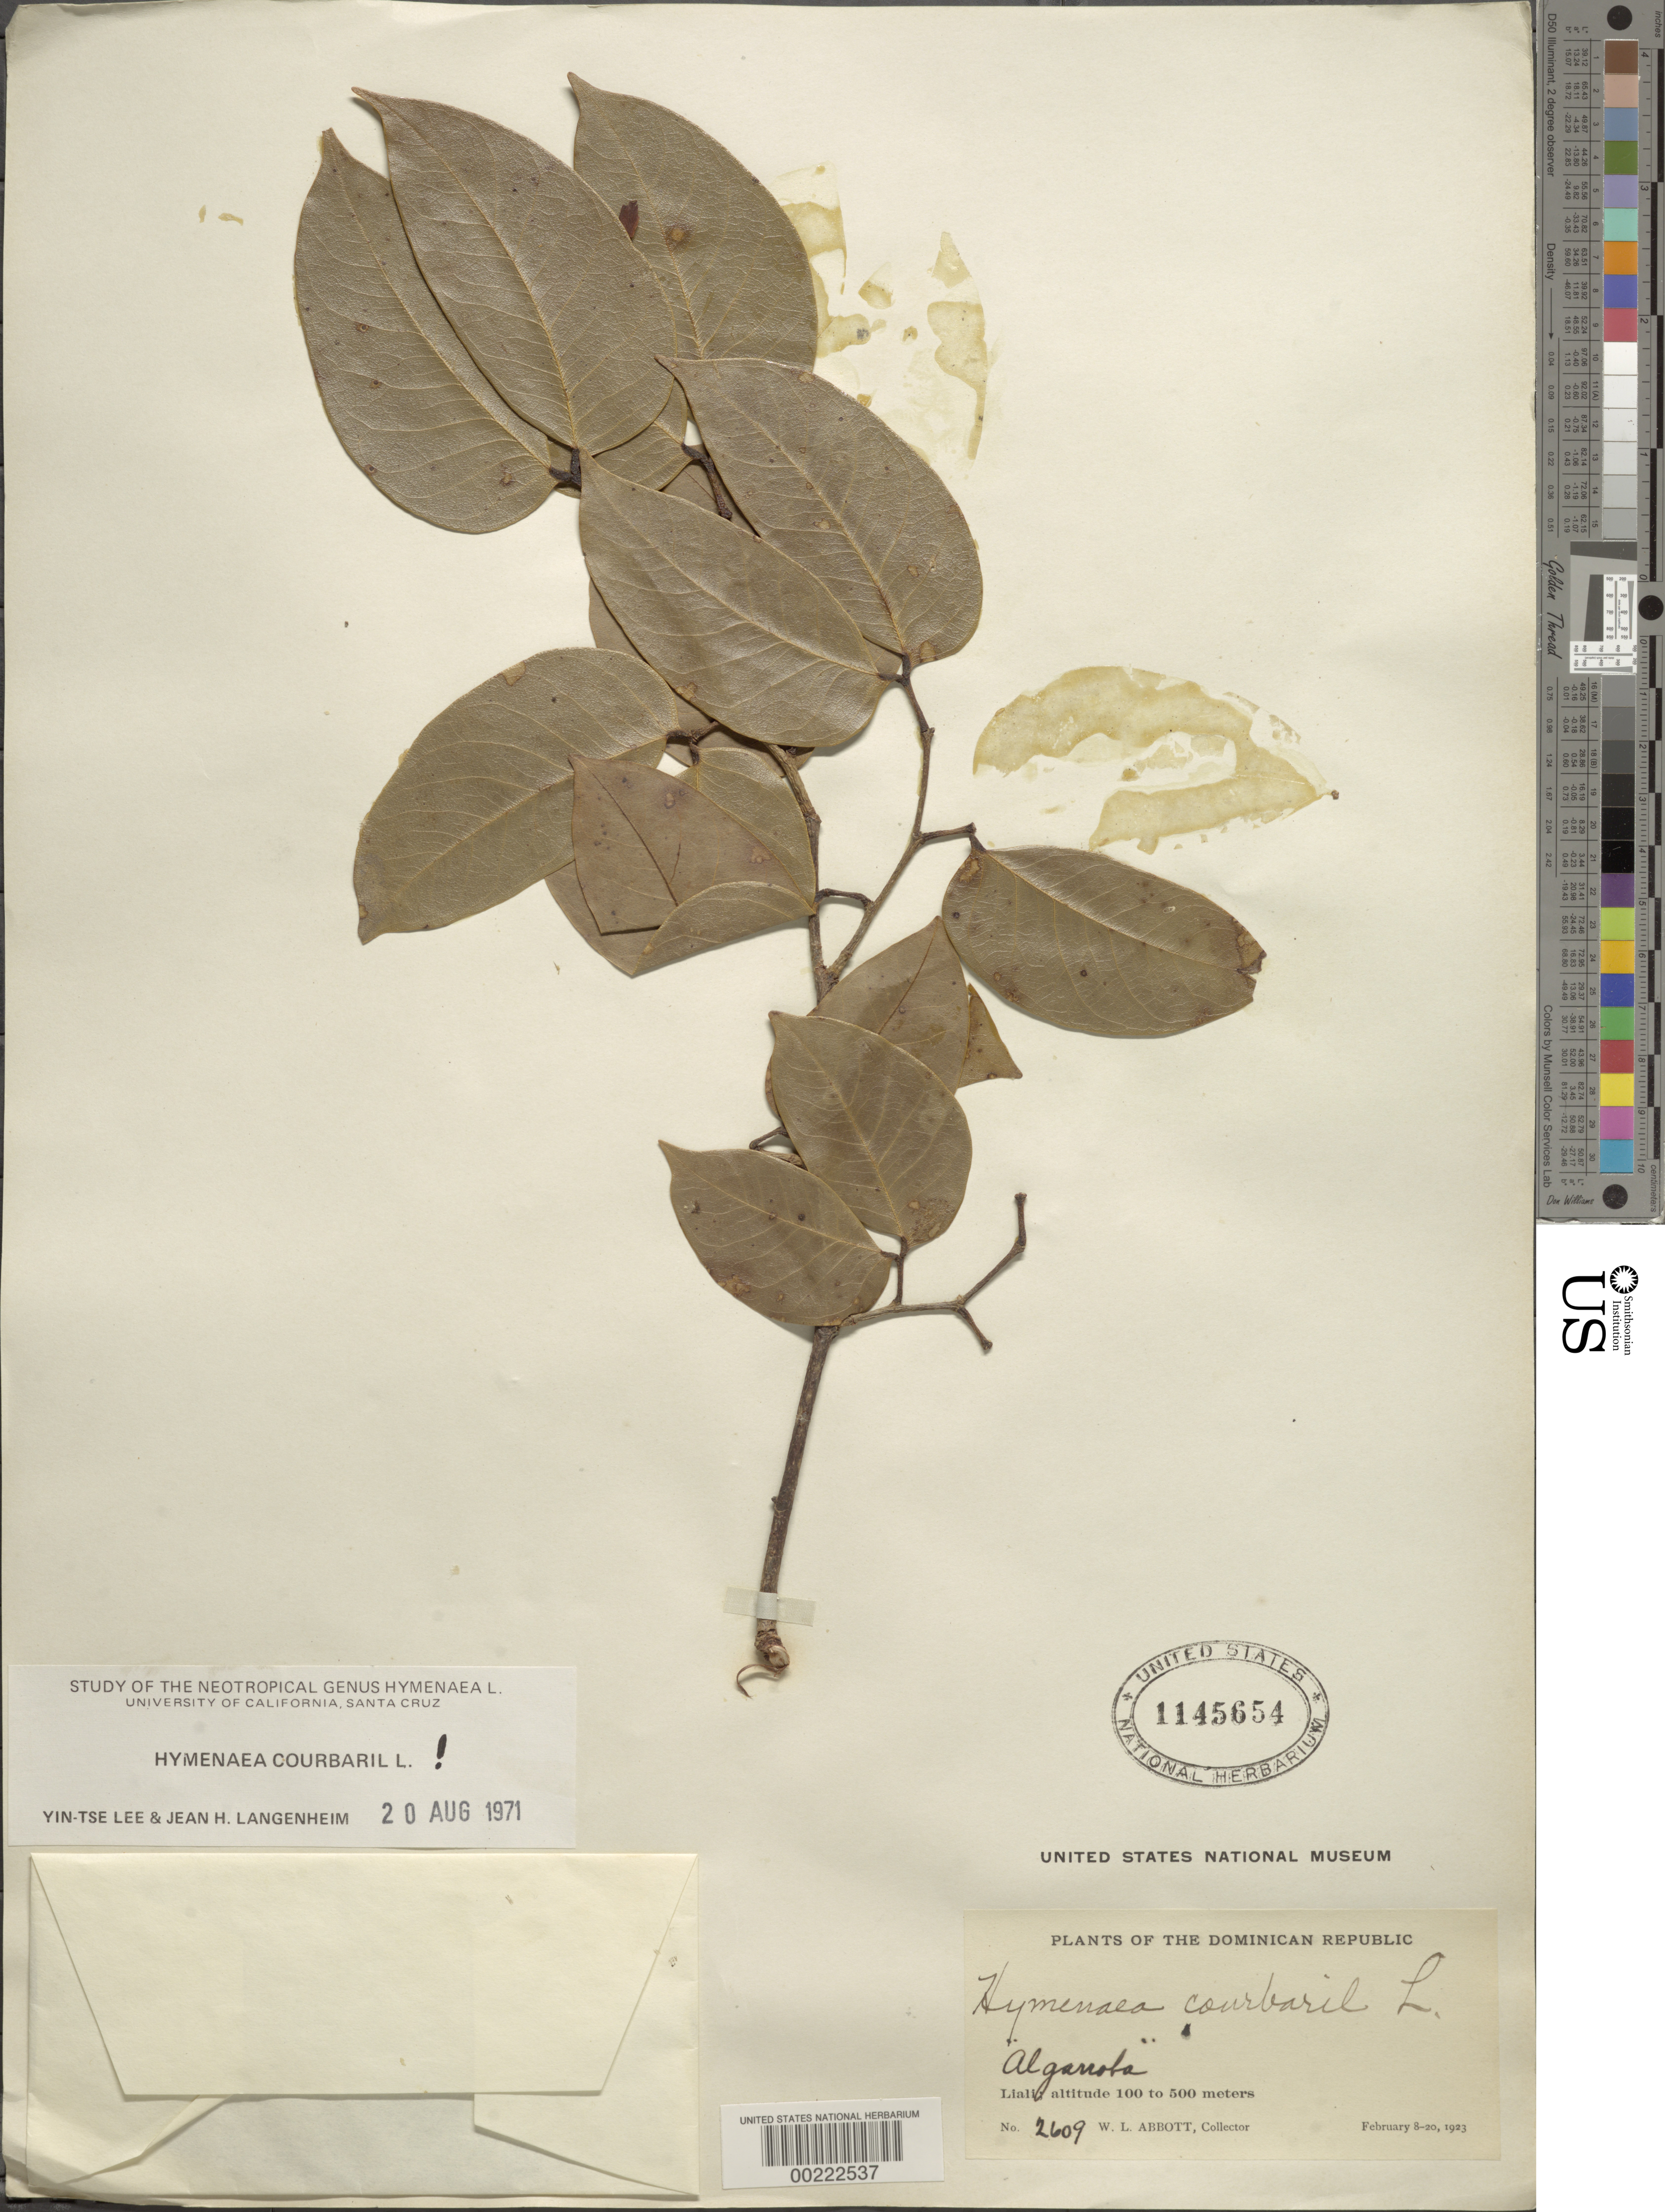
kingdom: Plantae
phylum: Tracheophyta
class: Magnoliopsida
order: Fabales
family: Fabaceae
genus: Hymenaea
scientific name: Hymenaea courbaril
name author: L.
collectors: W. L. Abbott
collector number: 2609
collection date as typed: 08 Feb 1923 to 20 Feb 1923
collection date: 1923-02-08/1923-02-20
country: Dominican Republic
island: Hispaniola Island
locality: Liali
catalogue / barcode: US 1145654